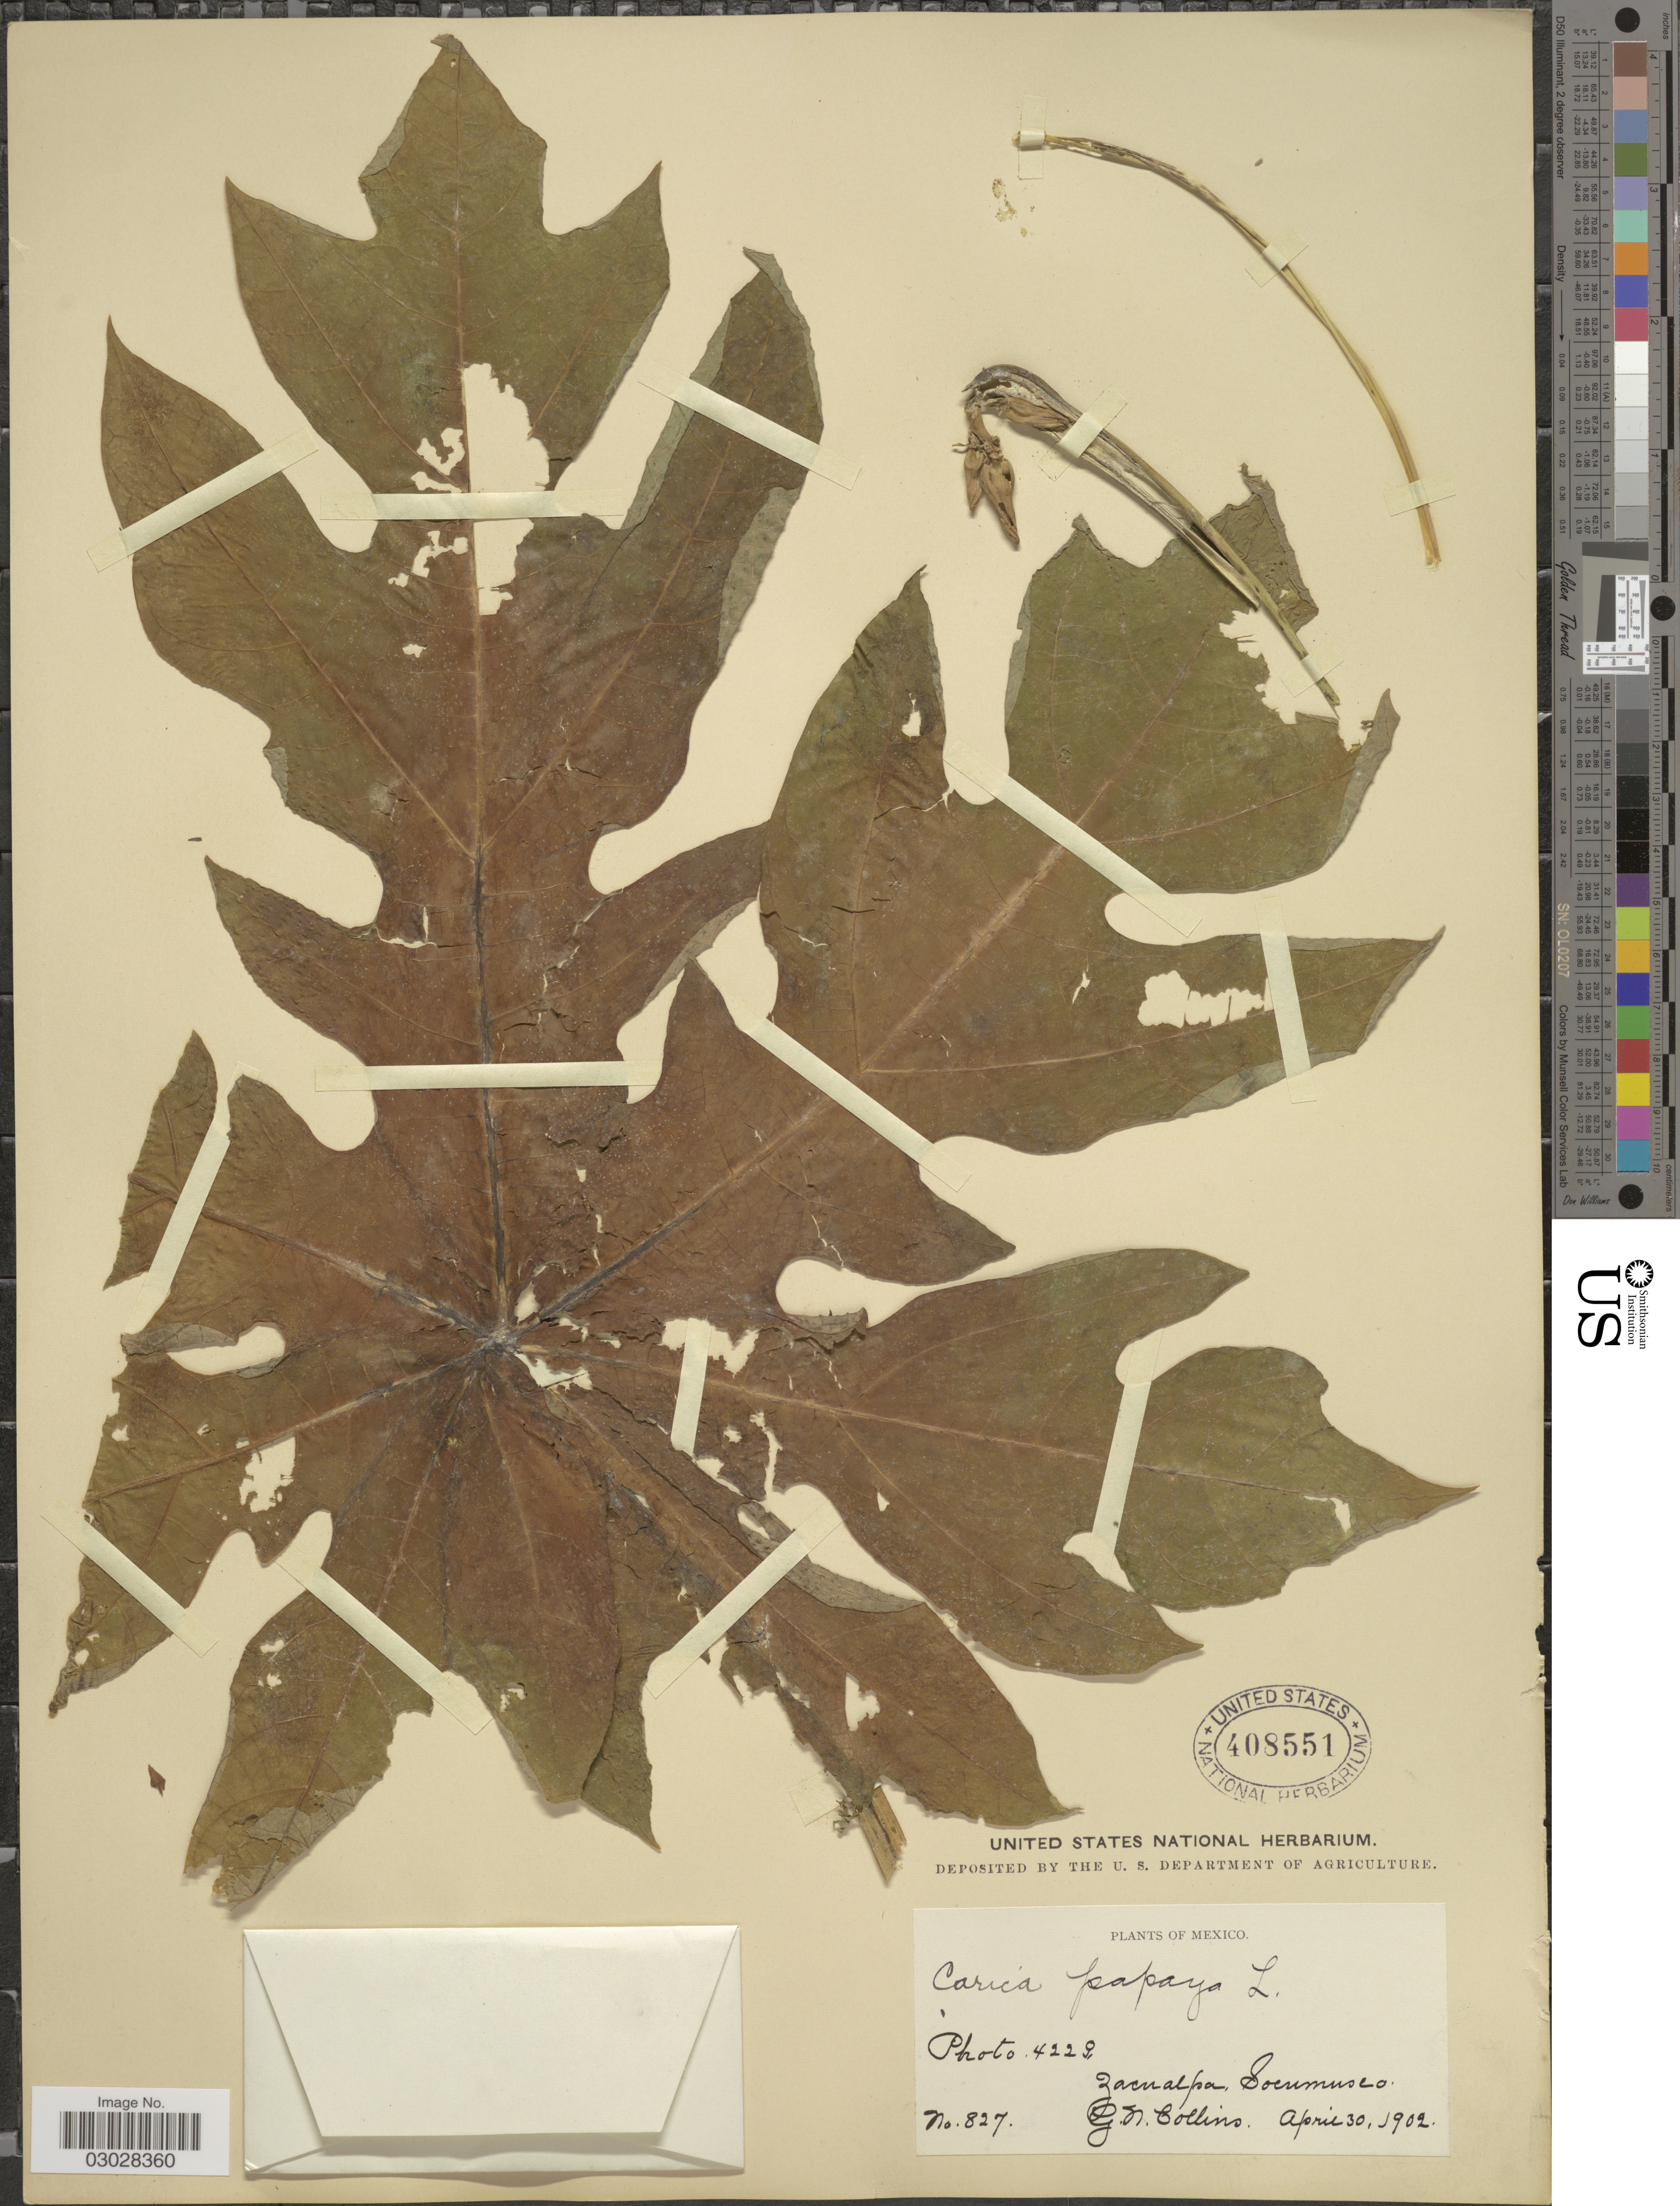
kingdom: Plantae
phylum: Tracheophyta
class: Magnoliopsida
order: Brassicales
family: Caricaceae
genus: Carica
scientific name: Carica papaya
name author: L.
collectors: G. Collins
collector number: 827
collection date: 1902-04-30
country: Mexico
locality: Zacualpa, Socumusco.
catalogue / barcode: US 408551